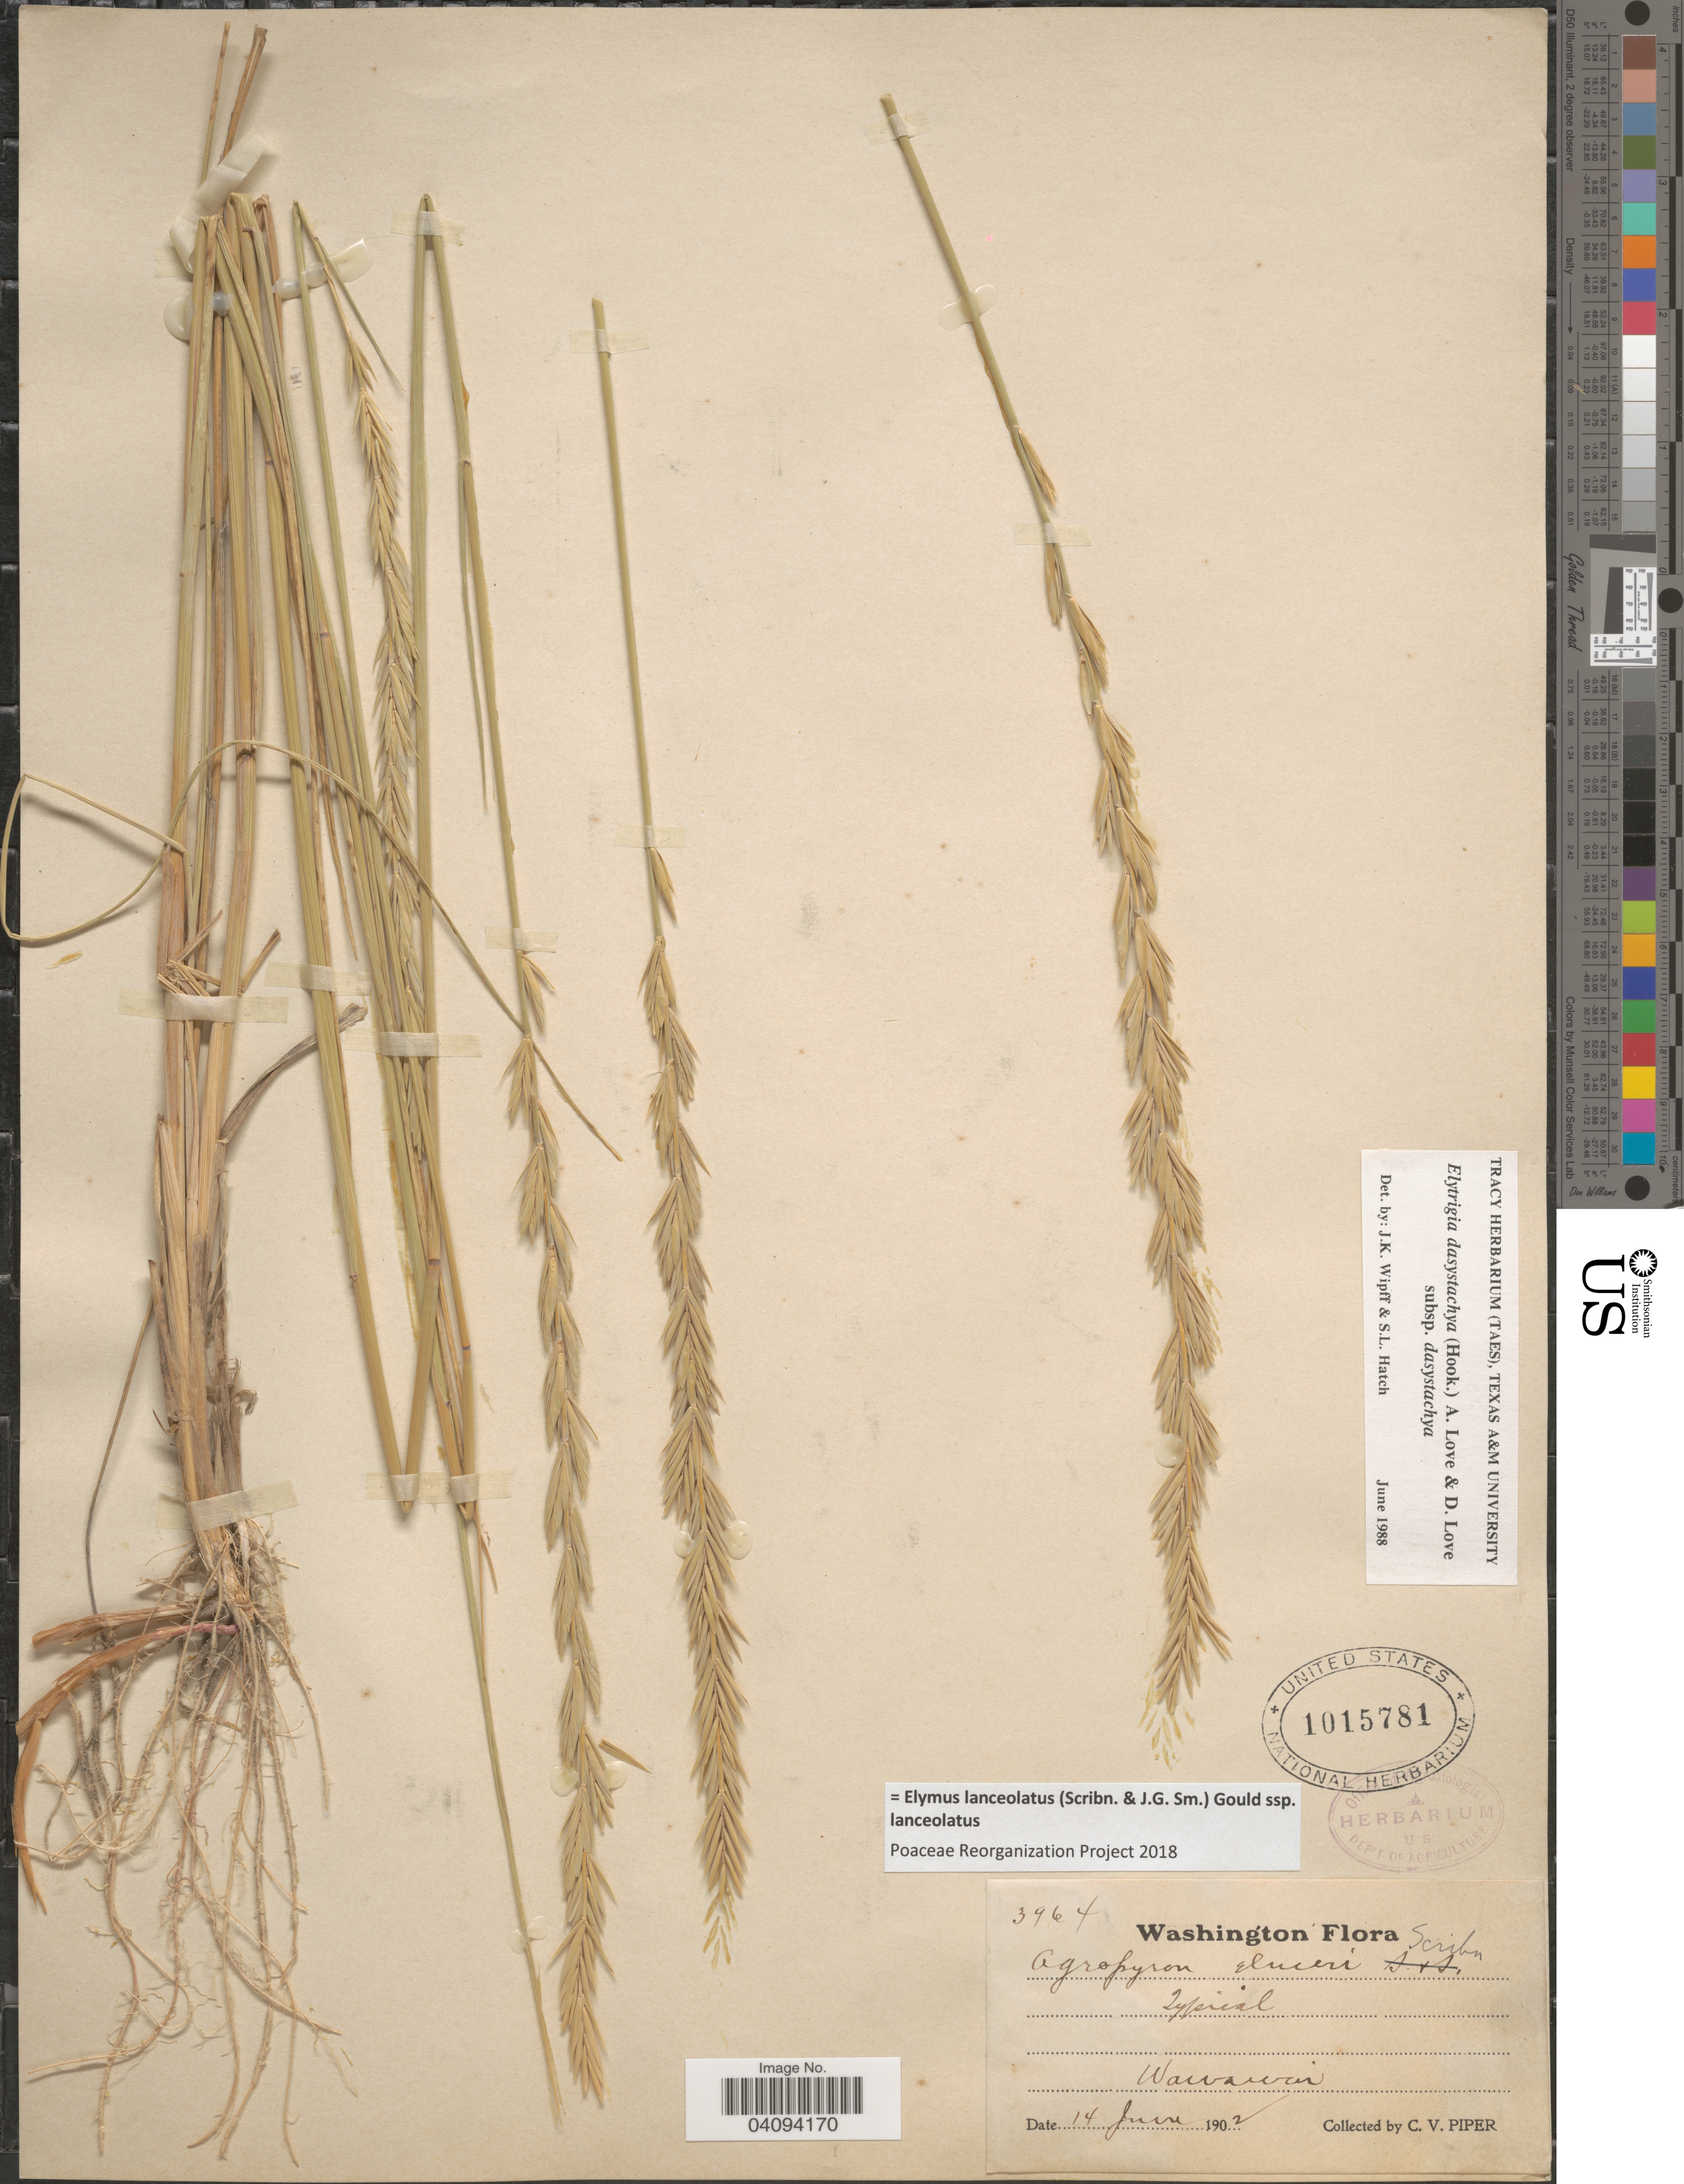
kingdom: Plantae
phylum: Tracheophyta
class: Liliopsida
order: Poales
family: Poaceae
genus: Elymus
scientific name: Elymus lanceolatus subsp. lanceolatus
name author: (Scribn. & J.G. Sm.) Gould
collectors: C. V. Piper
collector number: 3964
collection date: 1902-06-14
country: United States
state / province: Washington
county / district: Whitman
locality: Wawawai.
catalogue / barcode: US 1015781